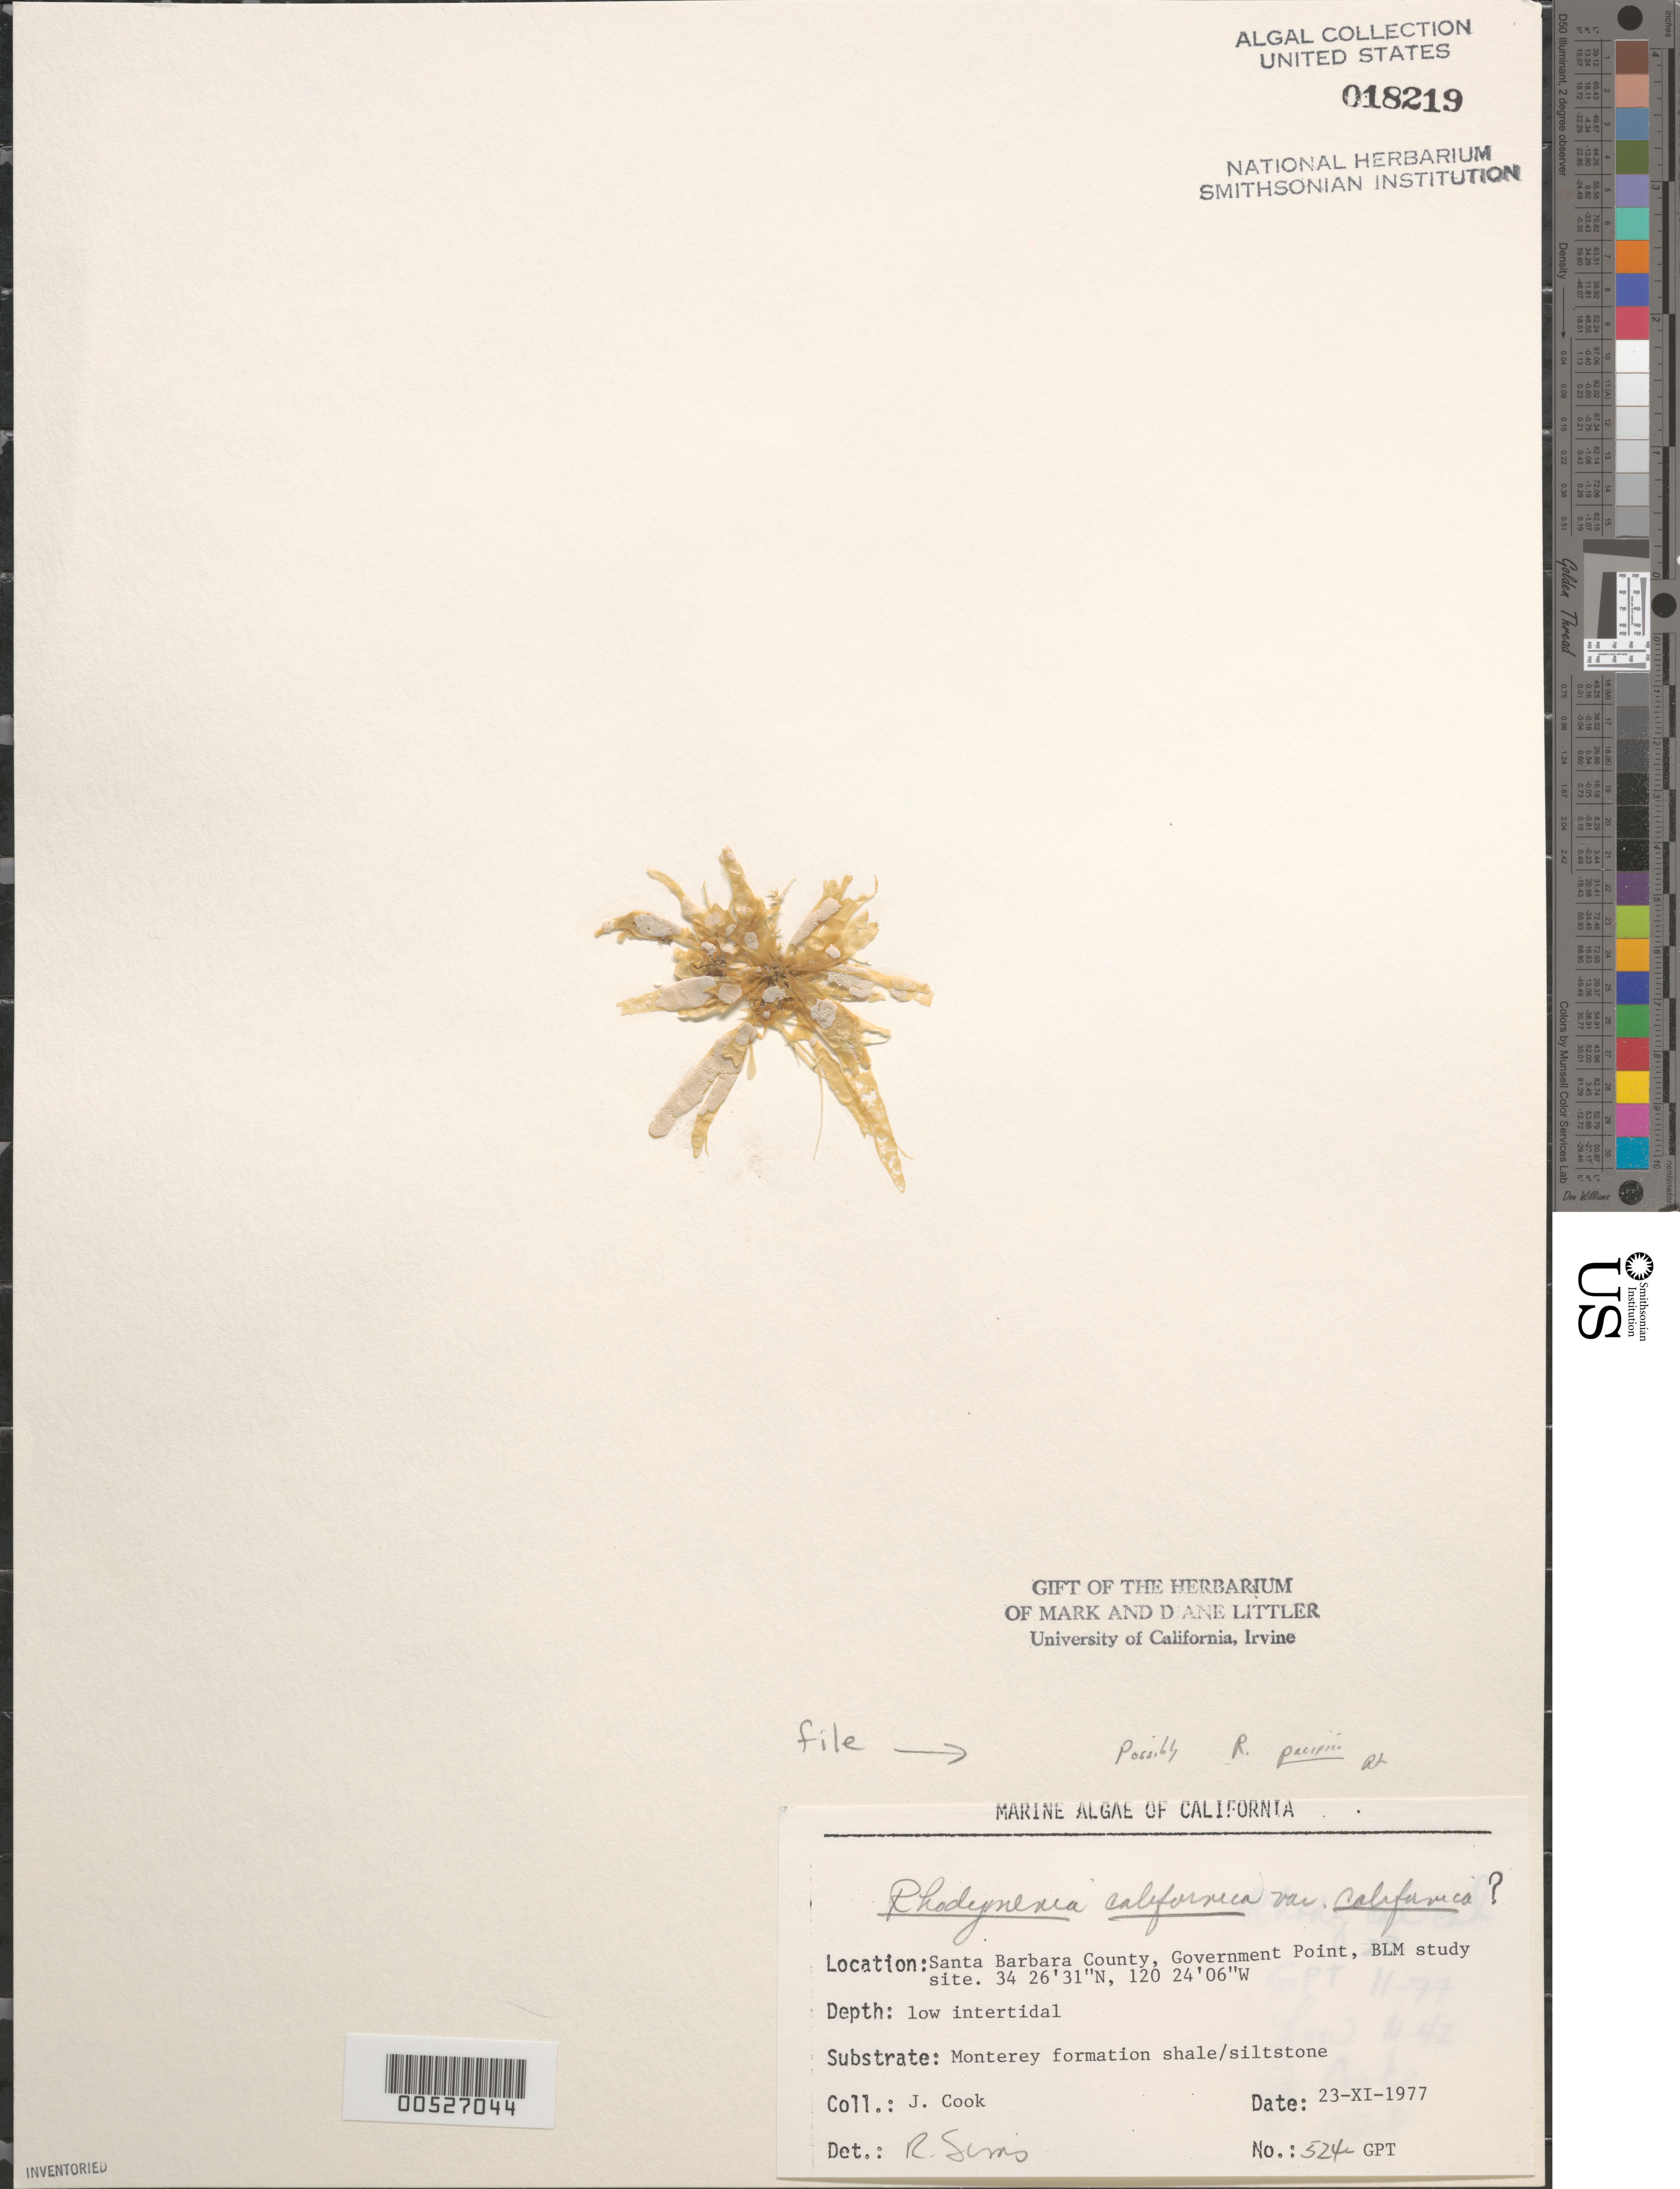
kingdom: Plantae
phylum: Rhodophyta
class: Florideophyceae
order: Rhodymeniales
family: Rhodymeniaceae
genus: Rhodymenia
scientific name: Rhodymenia pacifica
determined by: Sims, Robert H.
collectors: J. Cook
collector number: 524-gpt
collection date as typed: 23 Nov 1977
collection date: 1977-11-23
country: United States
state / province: California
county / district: Santa Barbara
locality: Government Point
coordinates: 34 26'31"N, 120 24'06"W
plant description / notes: BLM-SOCALBIGHT Rocky Intertidal Survey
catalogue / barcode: US 18219